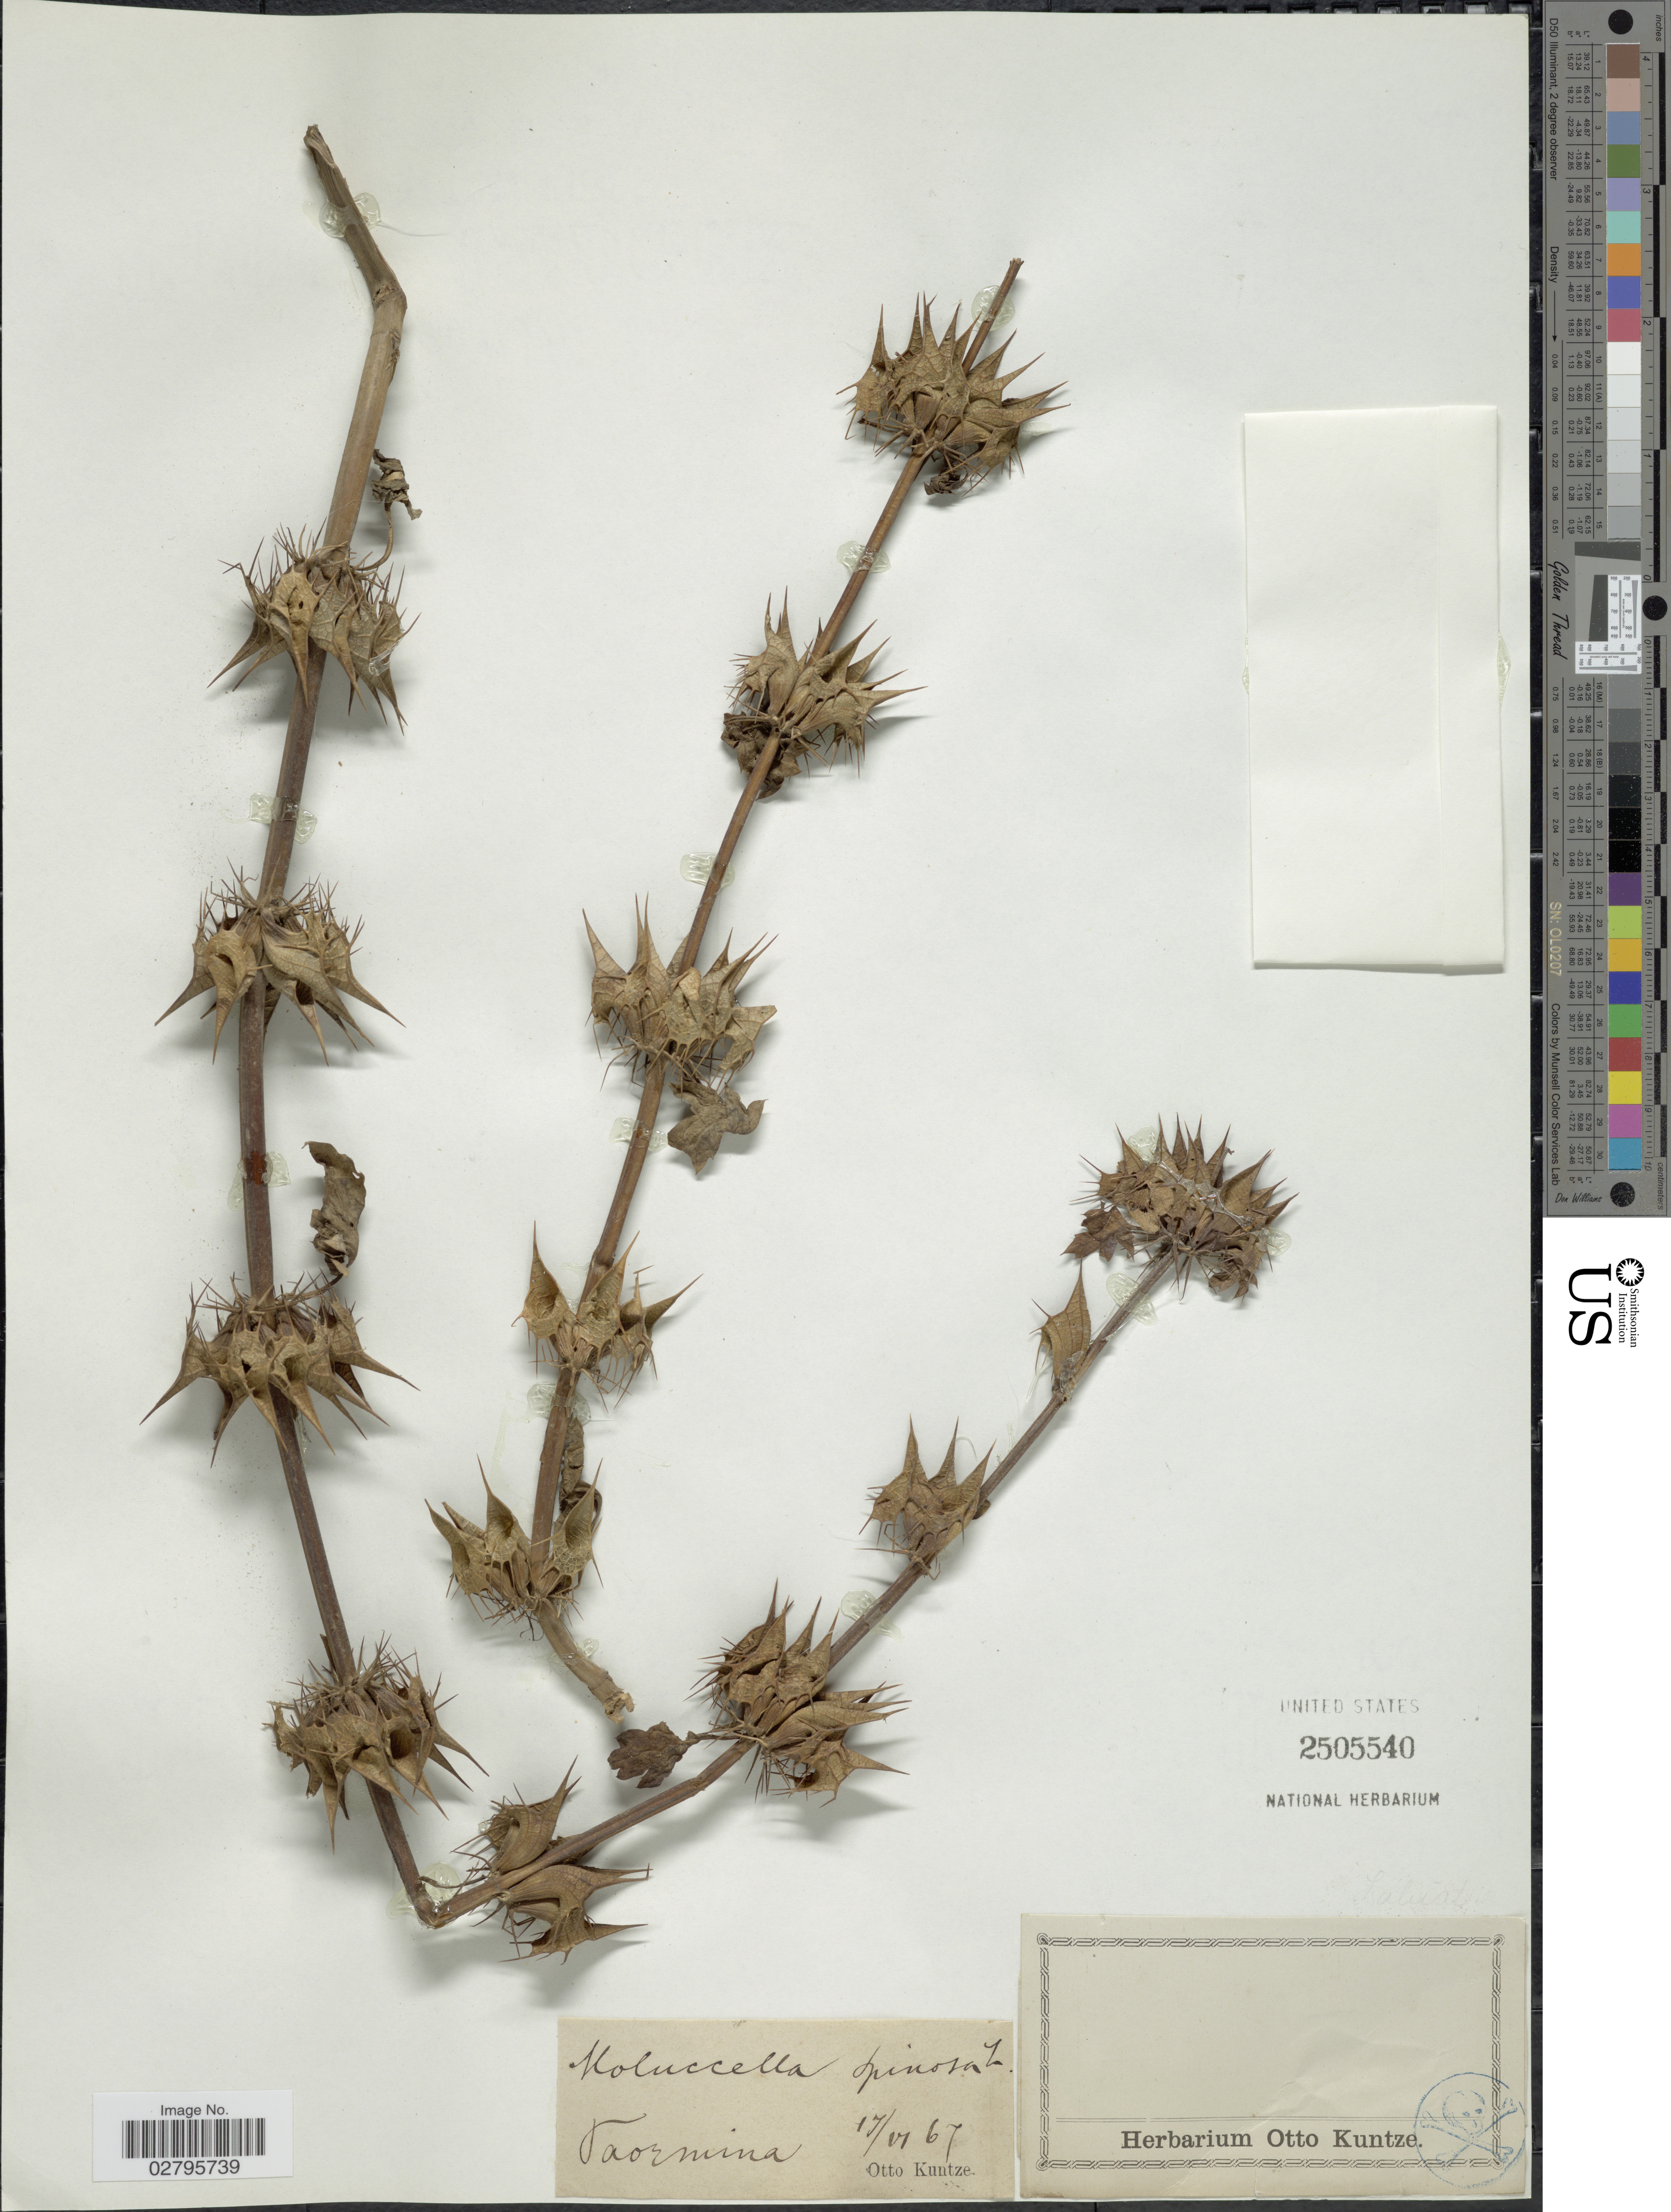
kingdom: Plantae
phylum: Tracheophyta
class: Magnoliopsida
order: Lamiales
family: Lamiaceae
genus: Moluccella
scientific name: Moluccella spinosa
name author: L.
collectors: C.E.O. Kuntze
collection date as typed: Transcribed d/m/y: 17/6/67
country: Italy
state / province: Siciliana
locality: Taormina.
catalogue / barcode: US 2505540